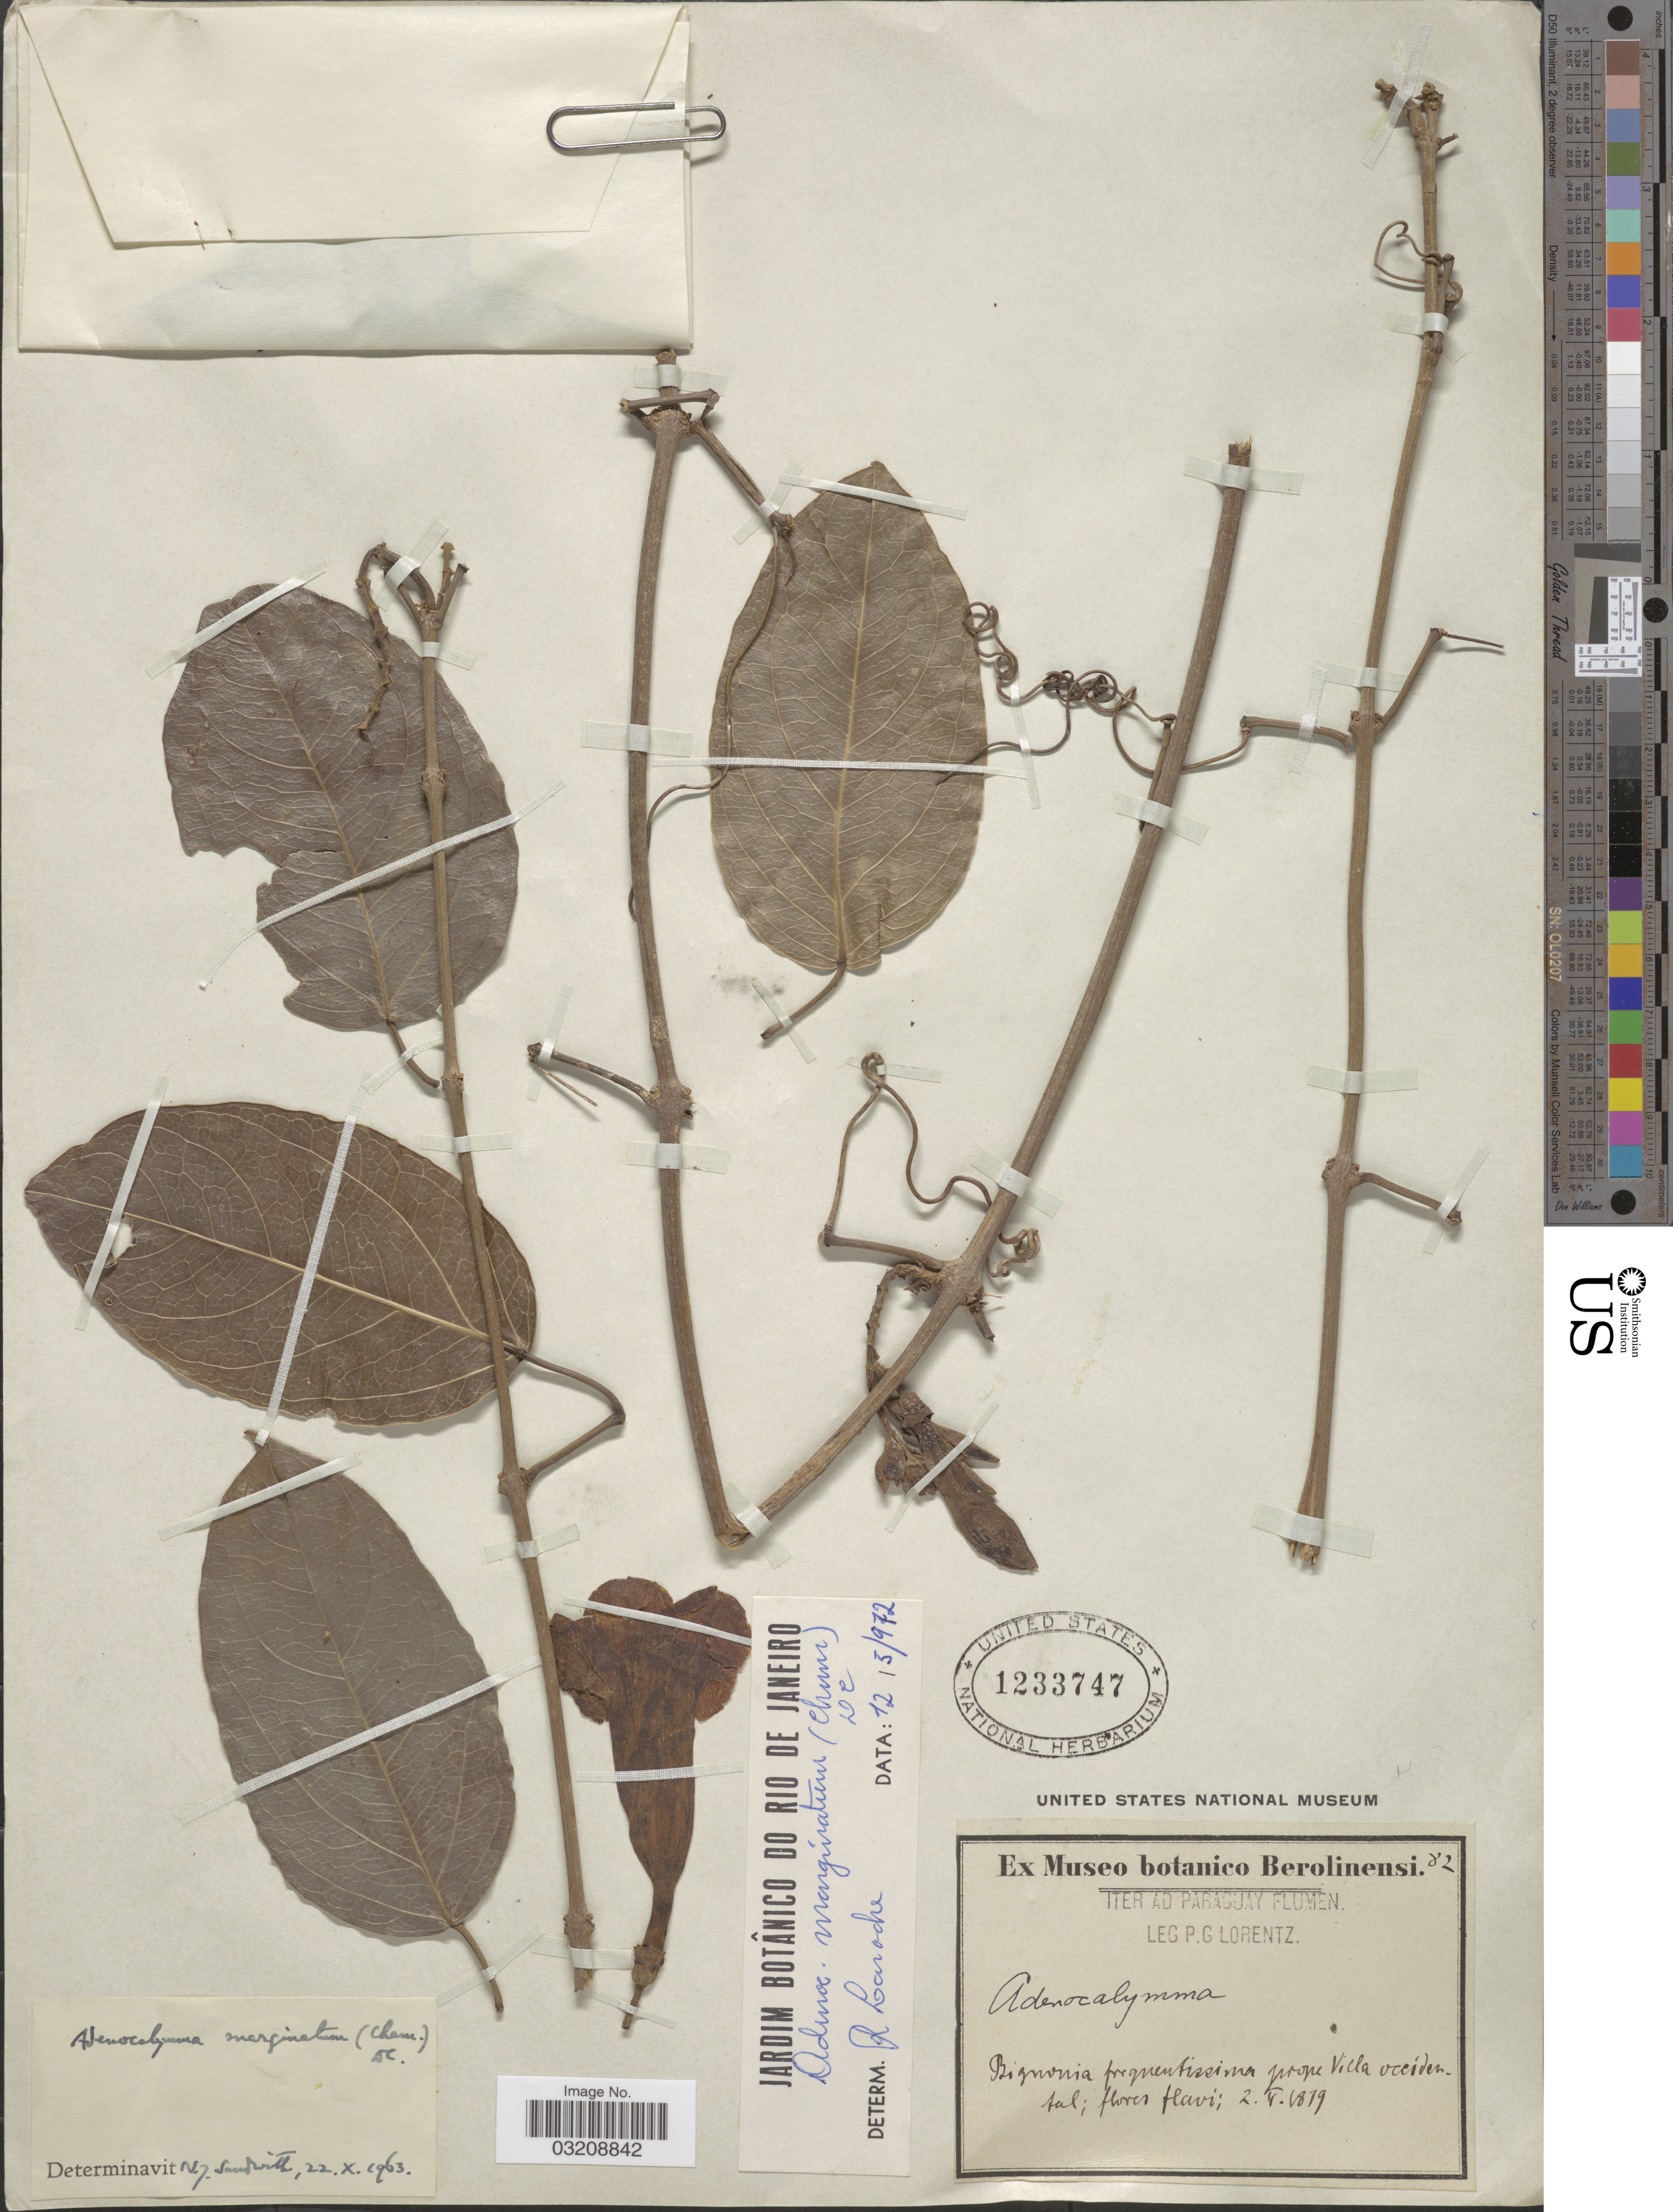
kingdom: Plantae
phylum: Tracheophyta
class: Magnoliopsida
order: Lamiales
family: Bignoniaceae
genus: Adenocalymma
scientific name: Adenocalymma marginatum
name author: (Cham.) DC.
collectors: P. G. Lorentz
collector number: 82?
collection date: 1879-04-02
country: Paraguay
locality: Iter ad Paraguay Flumen. Prope Villa occidental.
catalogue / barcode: US 1233747